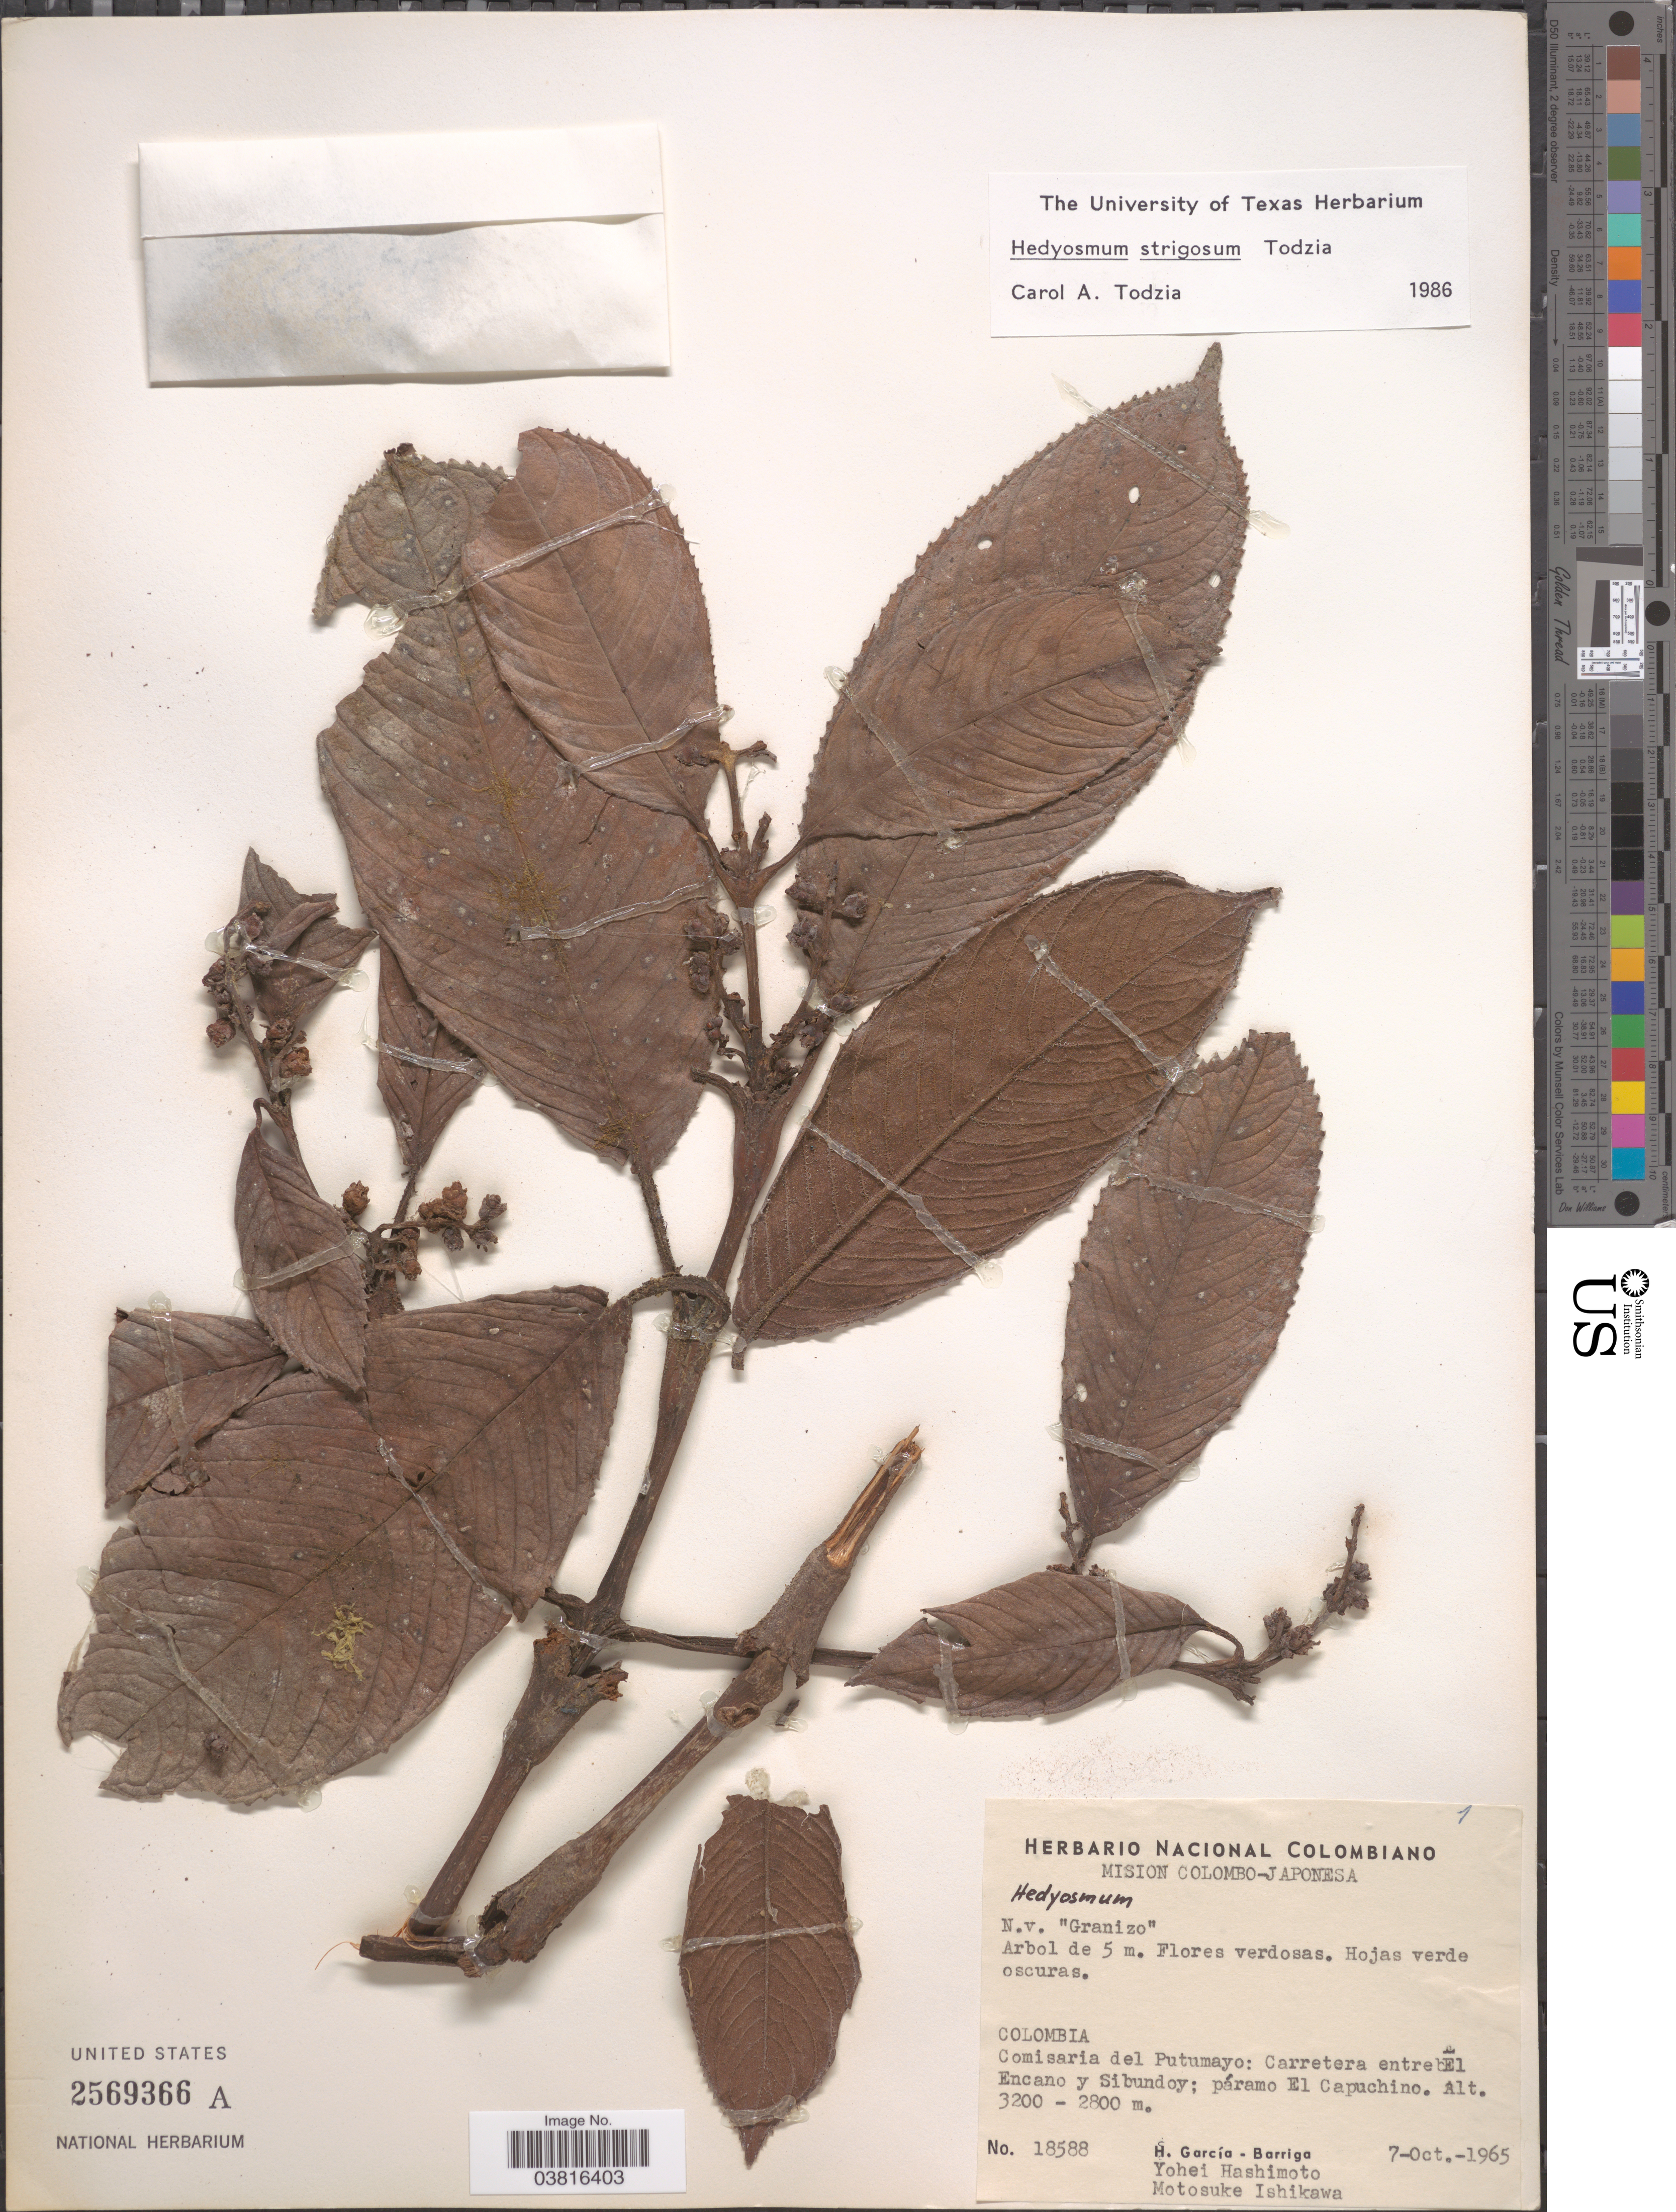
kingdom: Plantae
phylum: Tracheophyta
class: Magnoliopsida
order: Chloranthales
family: Chloranthaceae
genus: Hedyosmum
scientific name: Hedyosmum strigosum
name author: Todzia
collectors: H. García Barriga, Y. Hashimoto & M. Ishikawa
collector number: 18588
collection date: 1965-10-07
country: Colombia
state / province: Putumayo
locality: Comisaria del Putumayo: Carretera entre El Encano y Sibundoy; páramo El Capuchino.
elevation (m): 2800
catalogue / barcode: US 2569366A